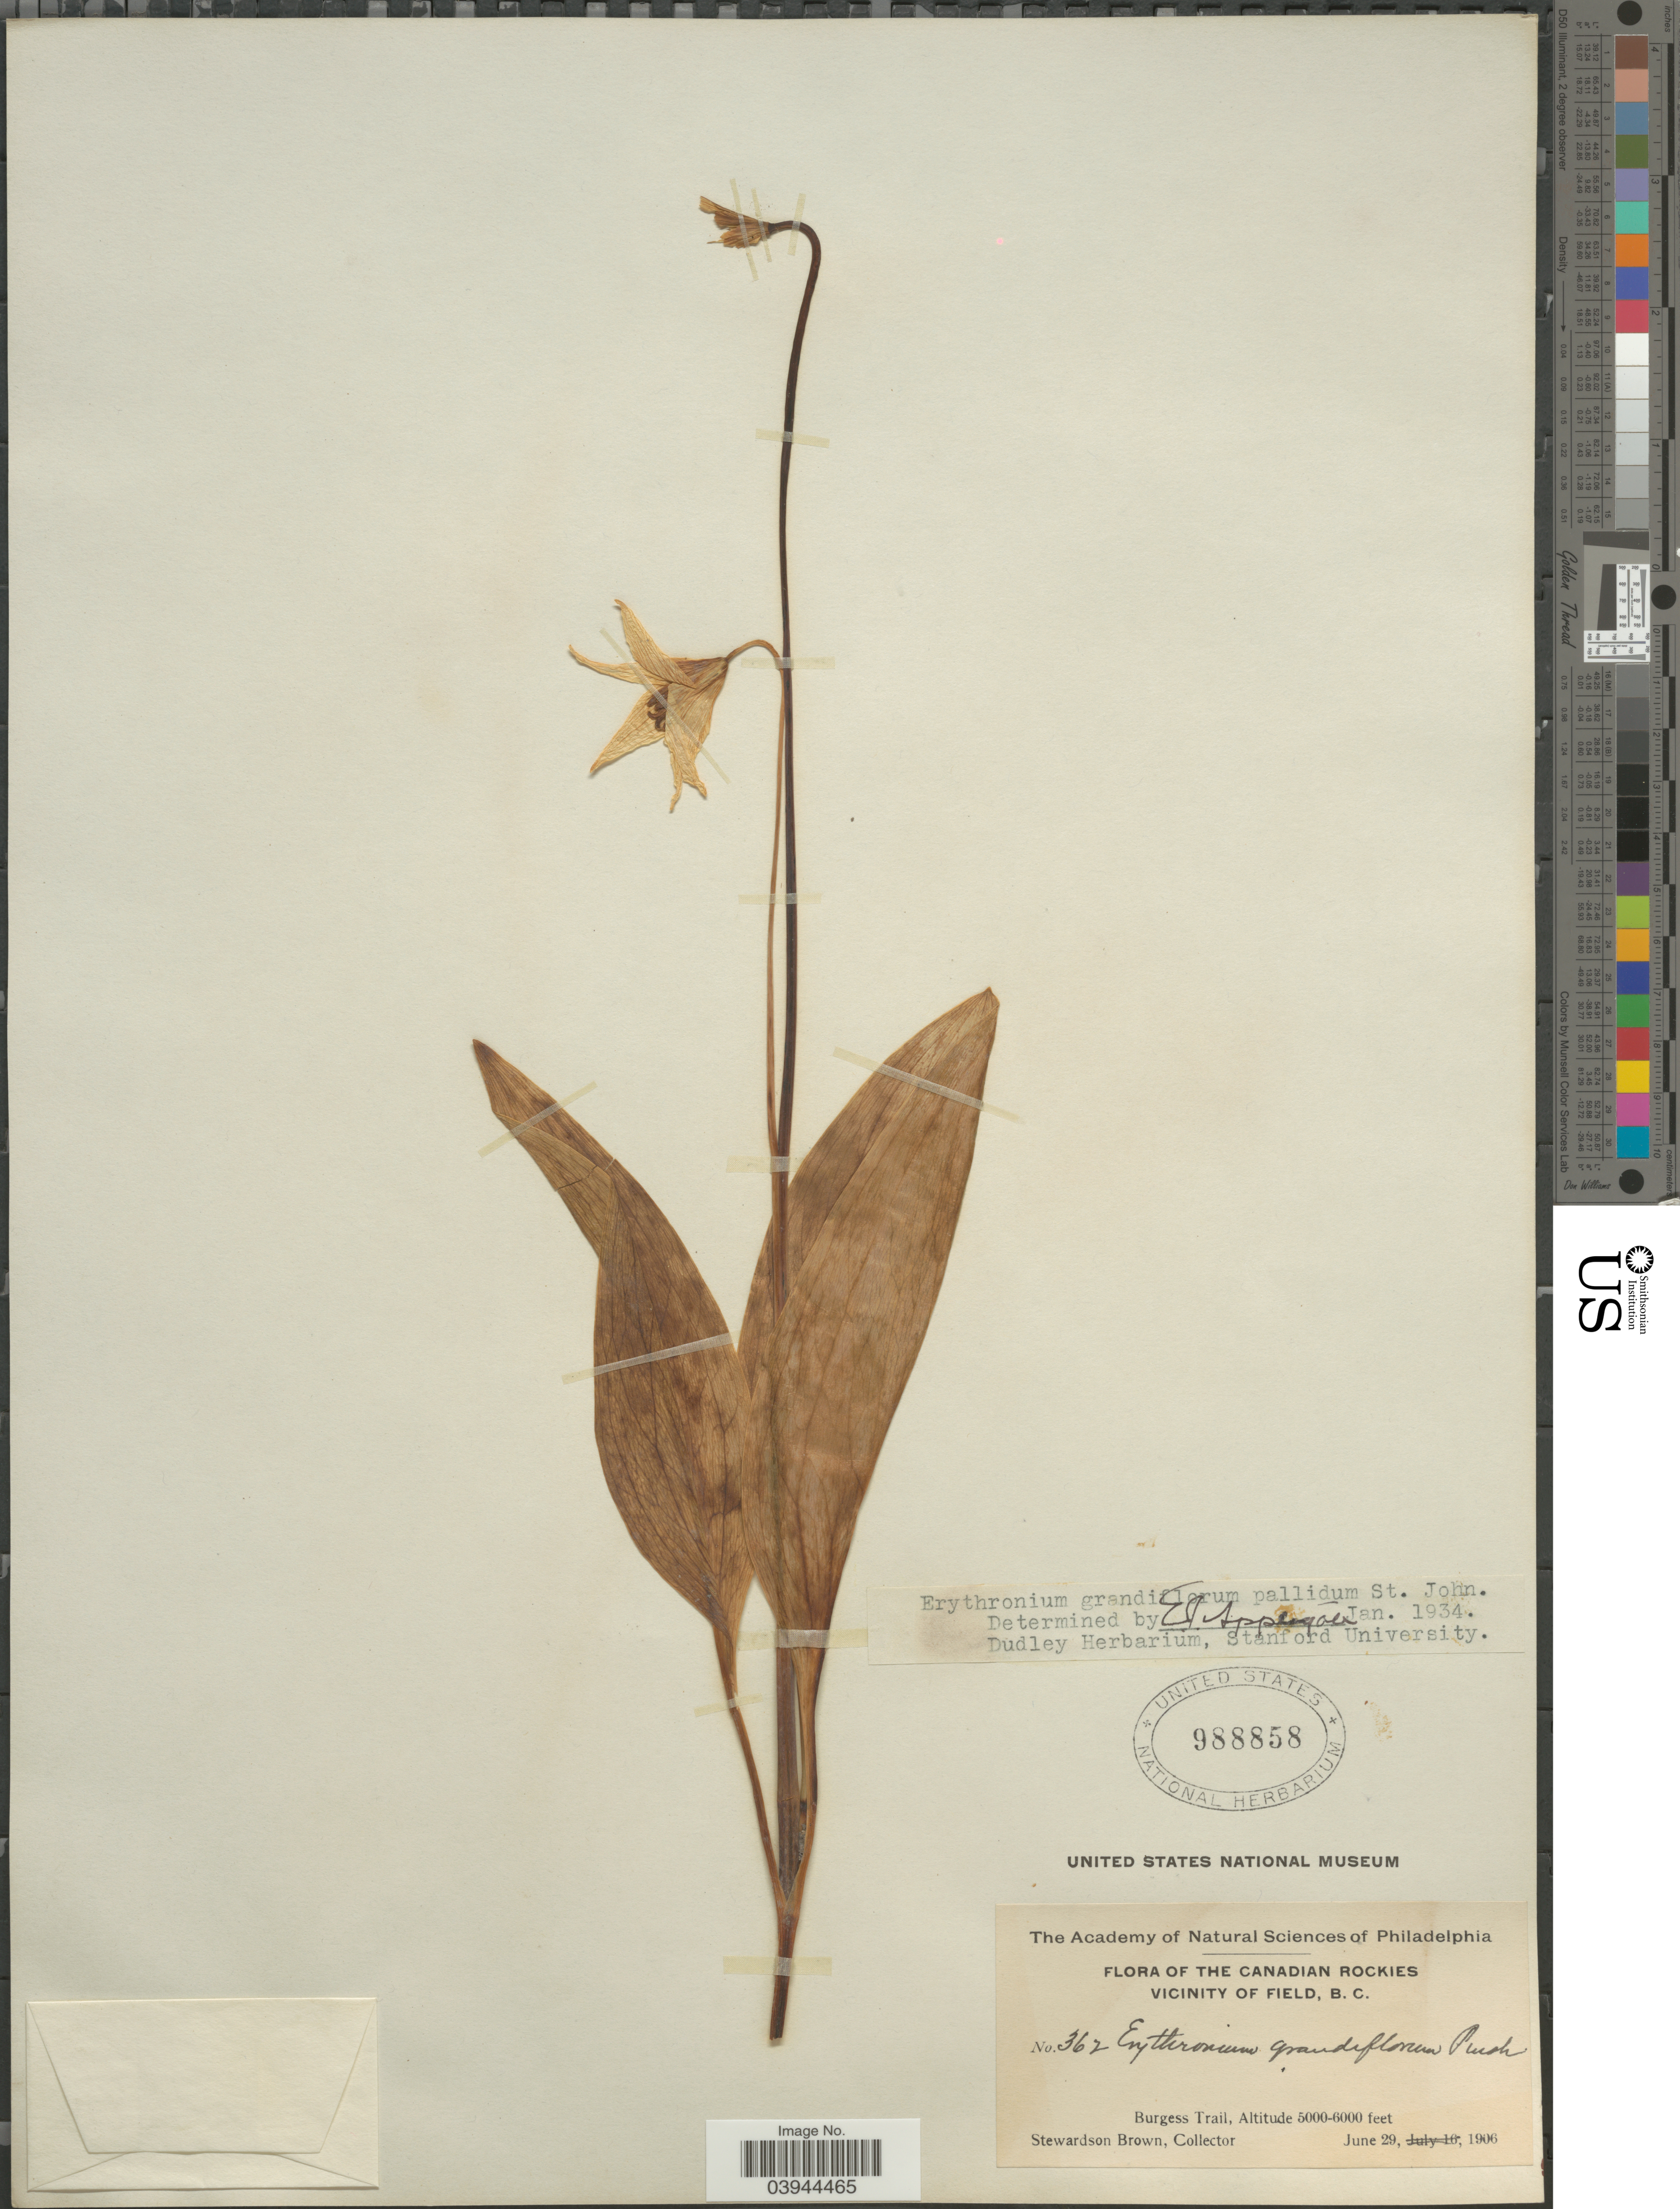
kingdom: Plantae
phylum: Tracheophyta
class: Liliopsida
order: Liliales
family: Liliaceae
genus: Erythronium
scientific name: Erythronium grandiflorum var. pallidum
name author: H. St. John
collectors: S. Brown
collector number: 362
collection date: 1906-06-29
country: Canada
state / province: British Columbia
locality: Canadian Rockies. Vicinity of Field. Burgess Trail.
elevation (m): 1524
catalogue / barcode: US 988858